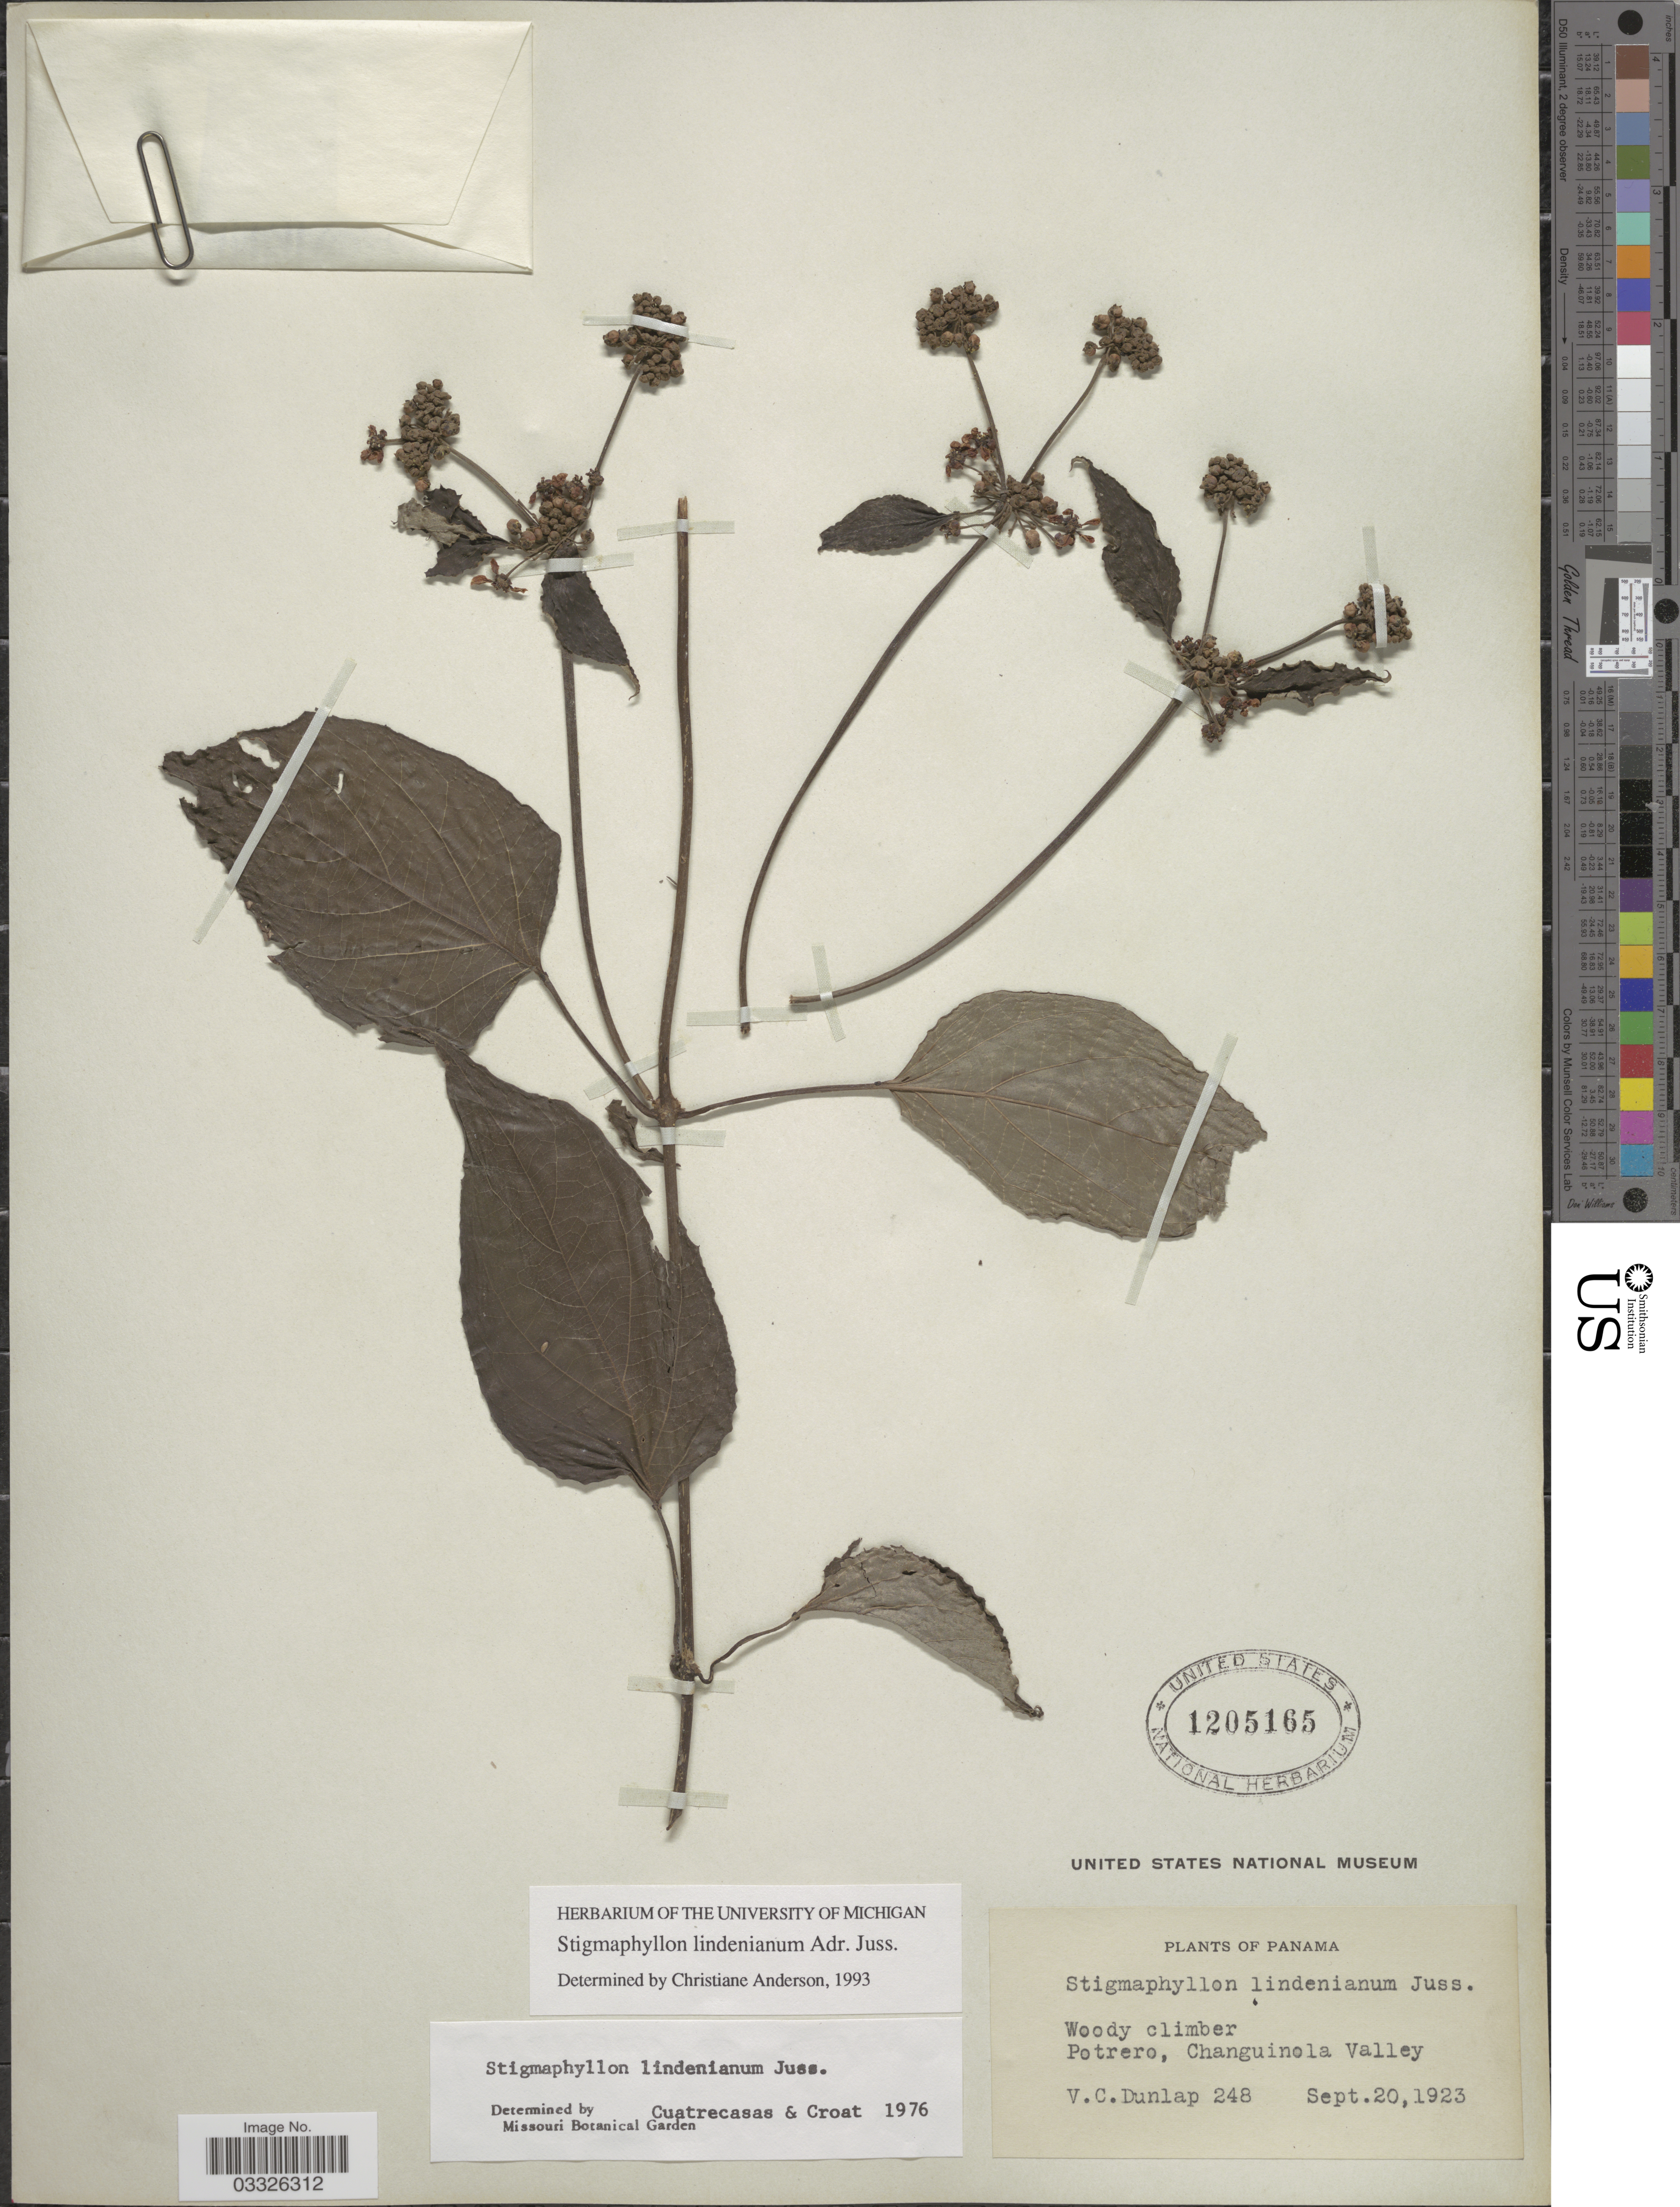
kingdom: Plantae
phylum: Tracheophyta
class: Magnoliopsida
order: Malpighiales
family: Malpighiaceae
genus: Stigmaphyllon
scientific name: Stigmaphyllon lindenianum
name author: A. Juss.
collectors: V. C. Dunlap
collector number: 248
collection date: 1923-09-20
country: Panama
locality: Potrero, Changuinola Valley.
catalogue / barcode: US 1205165